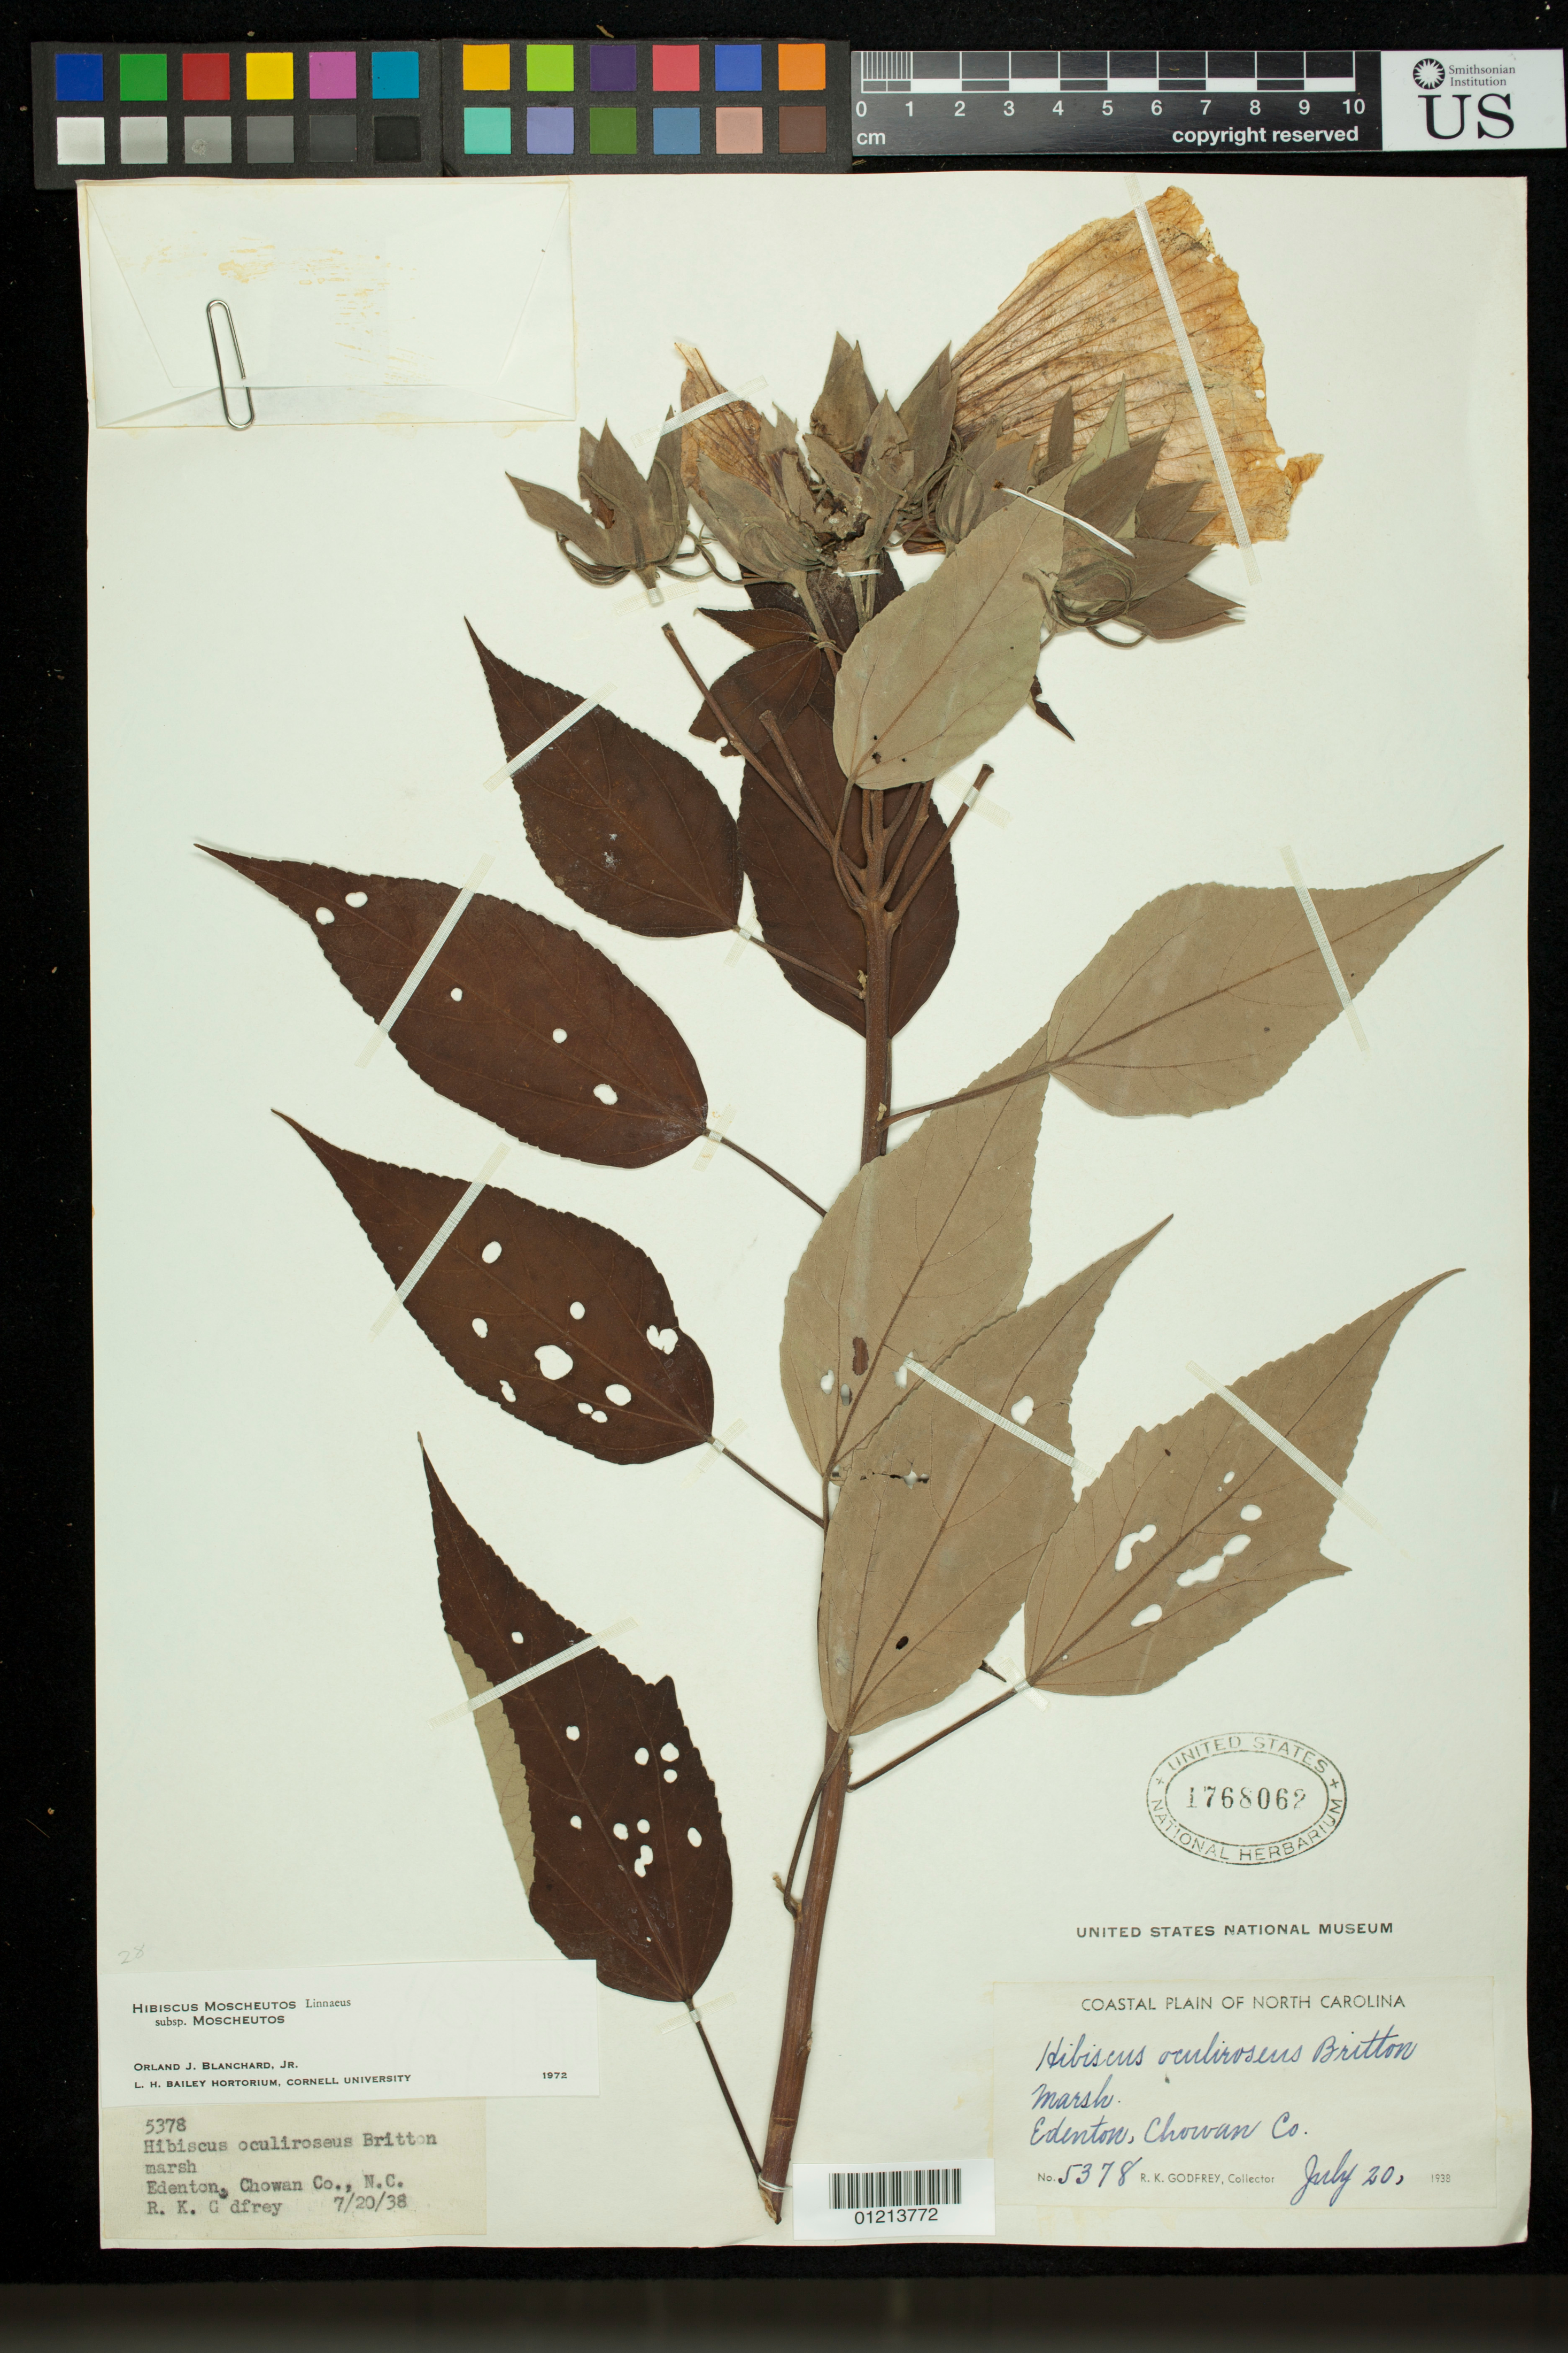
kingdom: Plantae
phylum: Tracheophyta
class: Magnoliopsida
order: Malvales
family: Malvaceae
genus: Hibiscus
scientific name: Hibiscus moscheutos subsp. moscheutos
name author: L.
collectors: R. K. Godfrey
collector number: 5378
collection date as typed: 20 Jul 1938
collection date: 1938-07-20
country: United States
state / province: North Carolina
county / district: Chowan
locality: Coastal Plain of North Carolina: Edenton, Chowan County. Marsh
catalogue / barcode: US 1768062